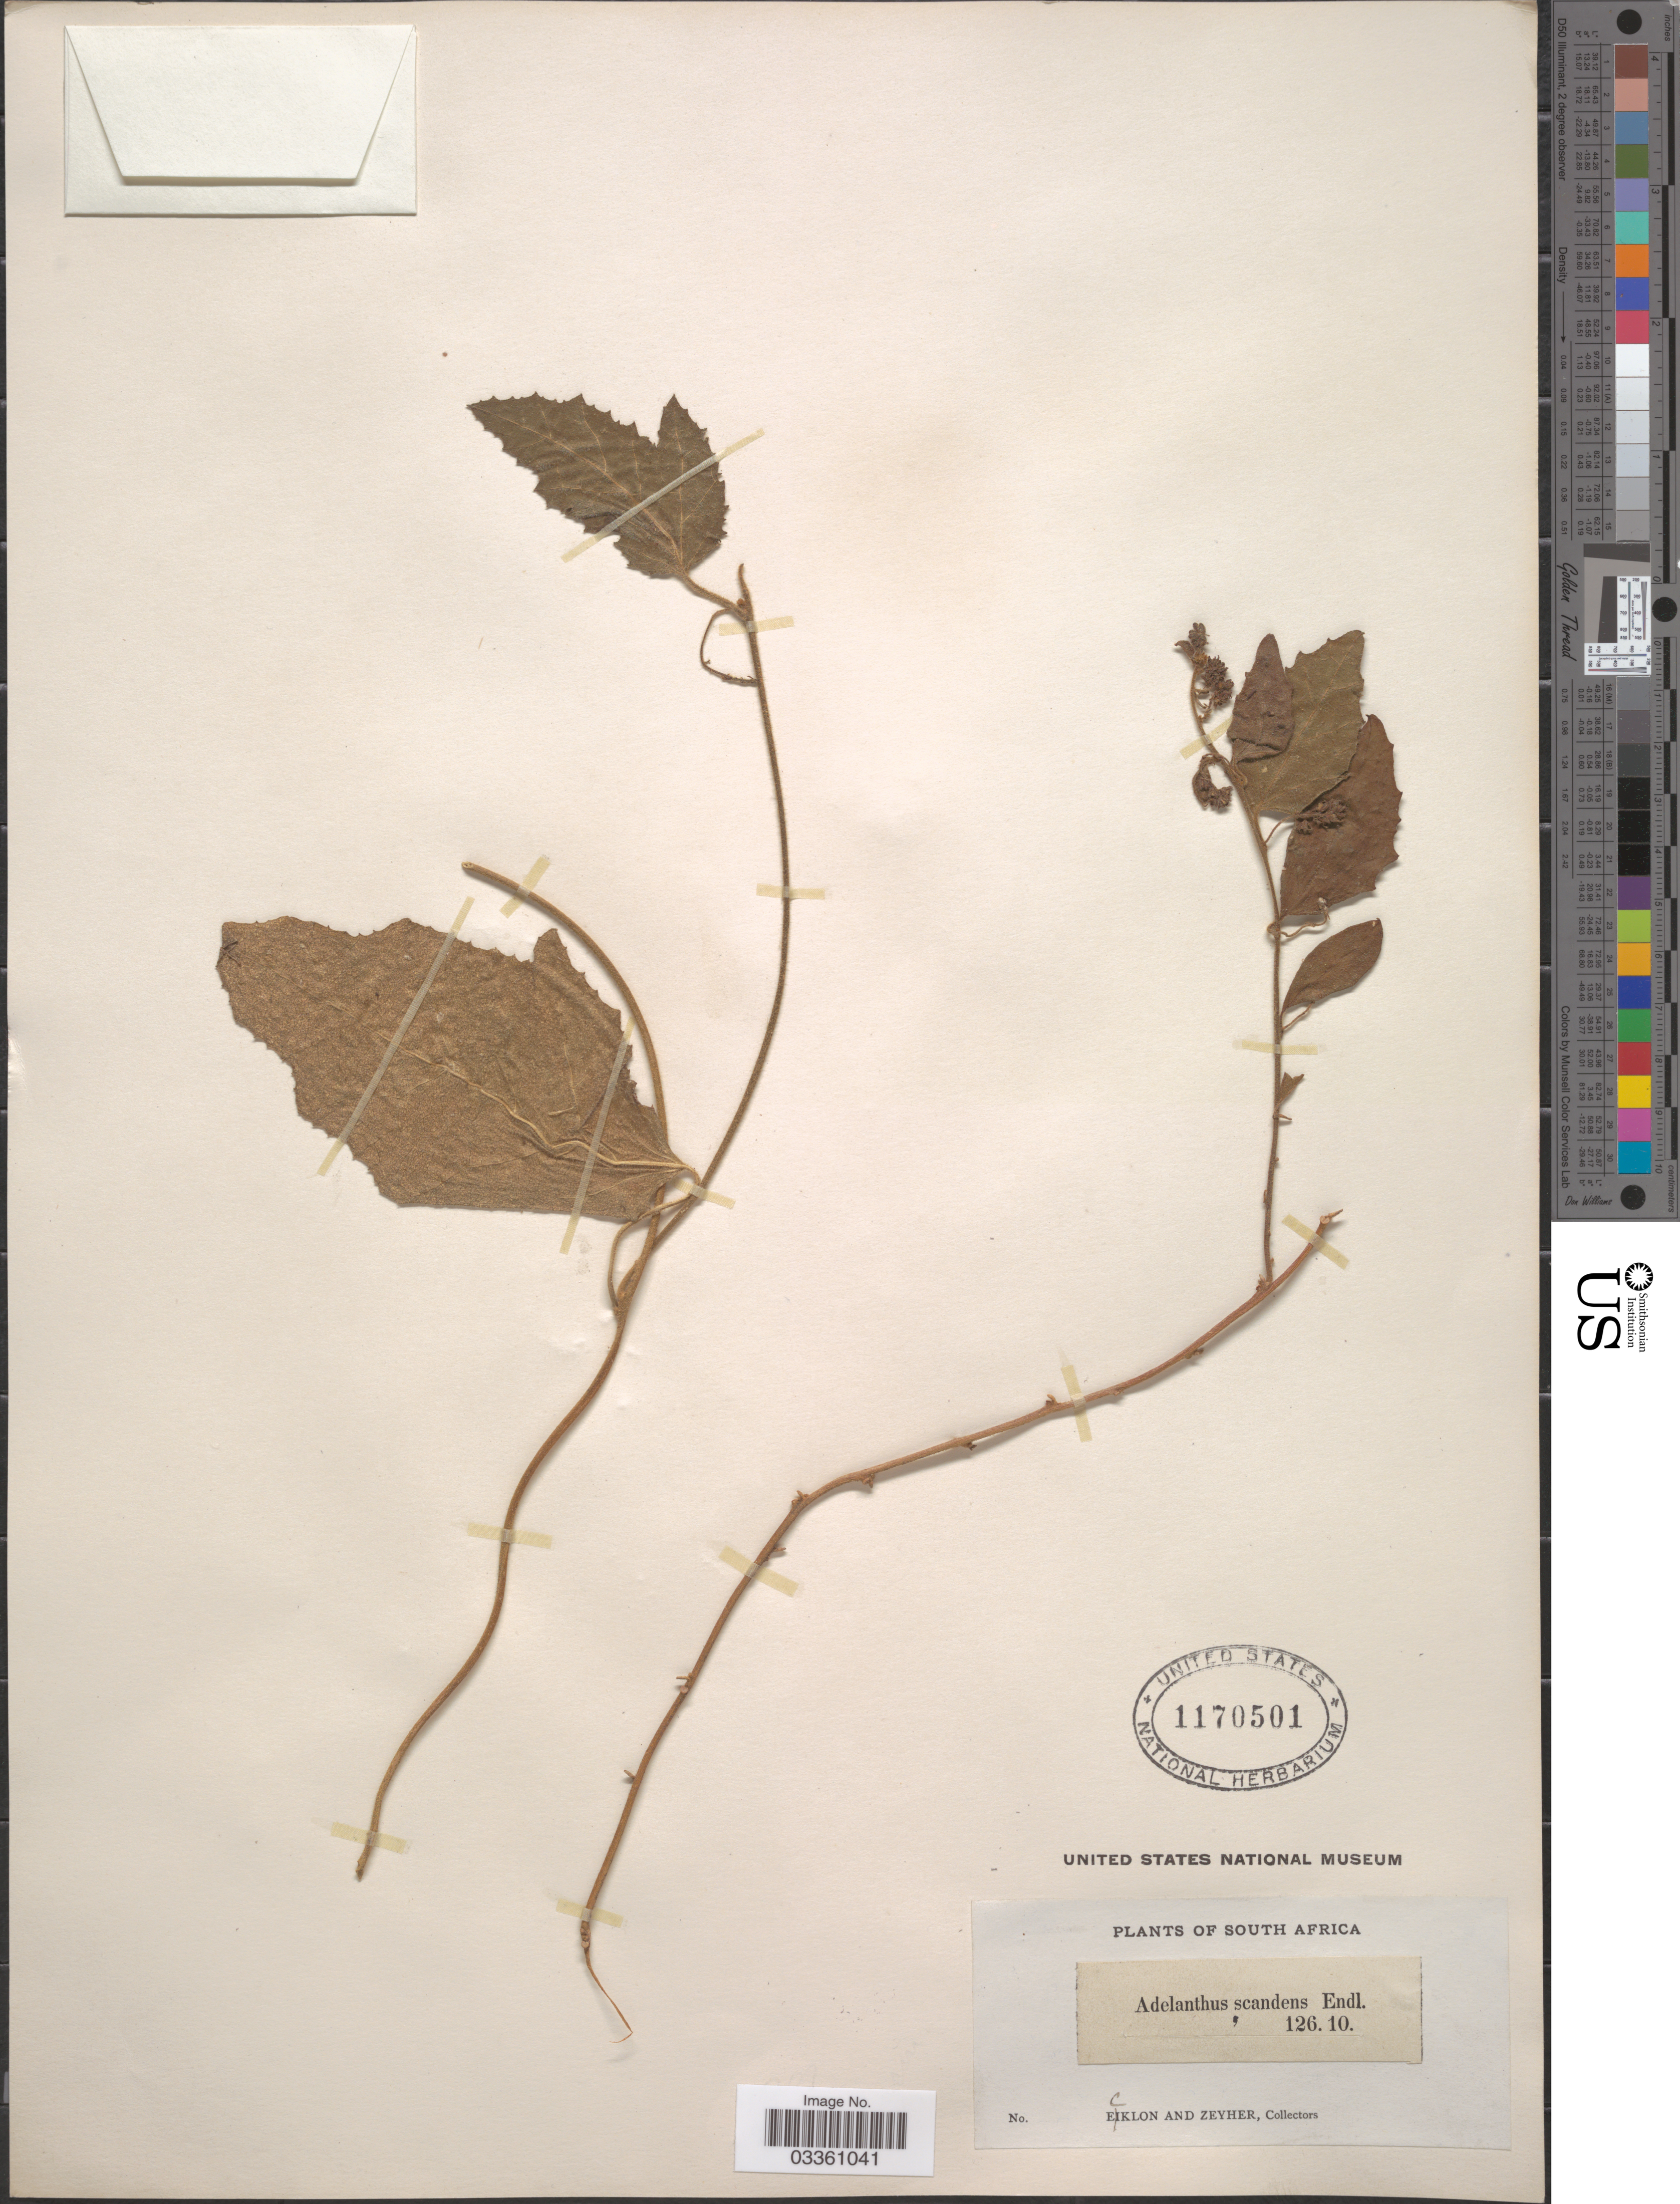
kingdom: Plantae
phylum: Tracheophyta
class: Magnoliopsida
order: Icacinales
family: Icacinaceae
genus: Pyrenacantha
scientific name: Pyrenacantha scandens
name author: Planch. ex Harv.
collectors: -. Ecklon & -. Zeyher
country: South Africa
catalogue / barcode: US 1170501